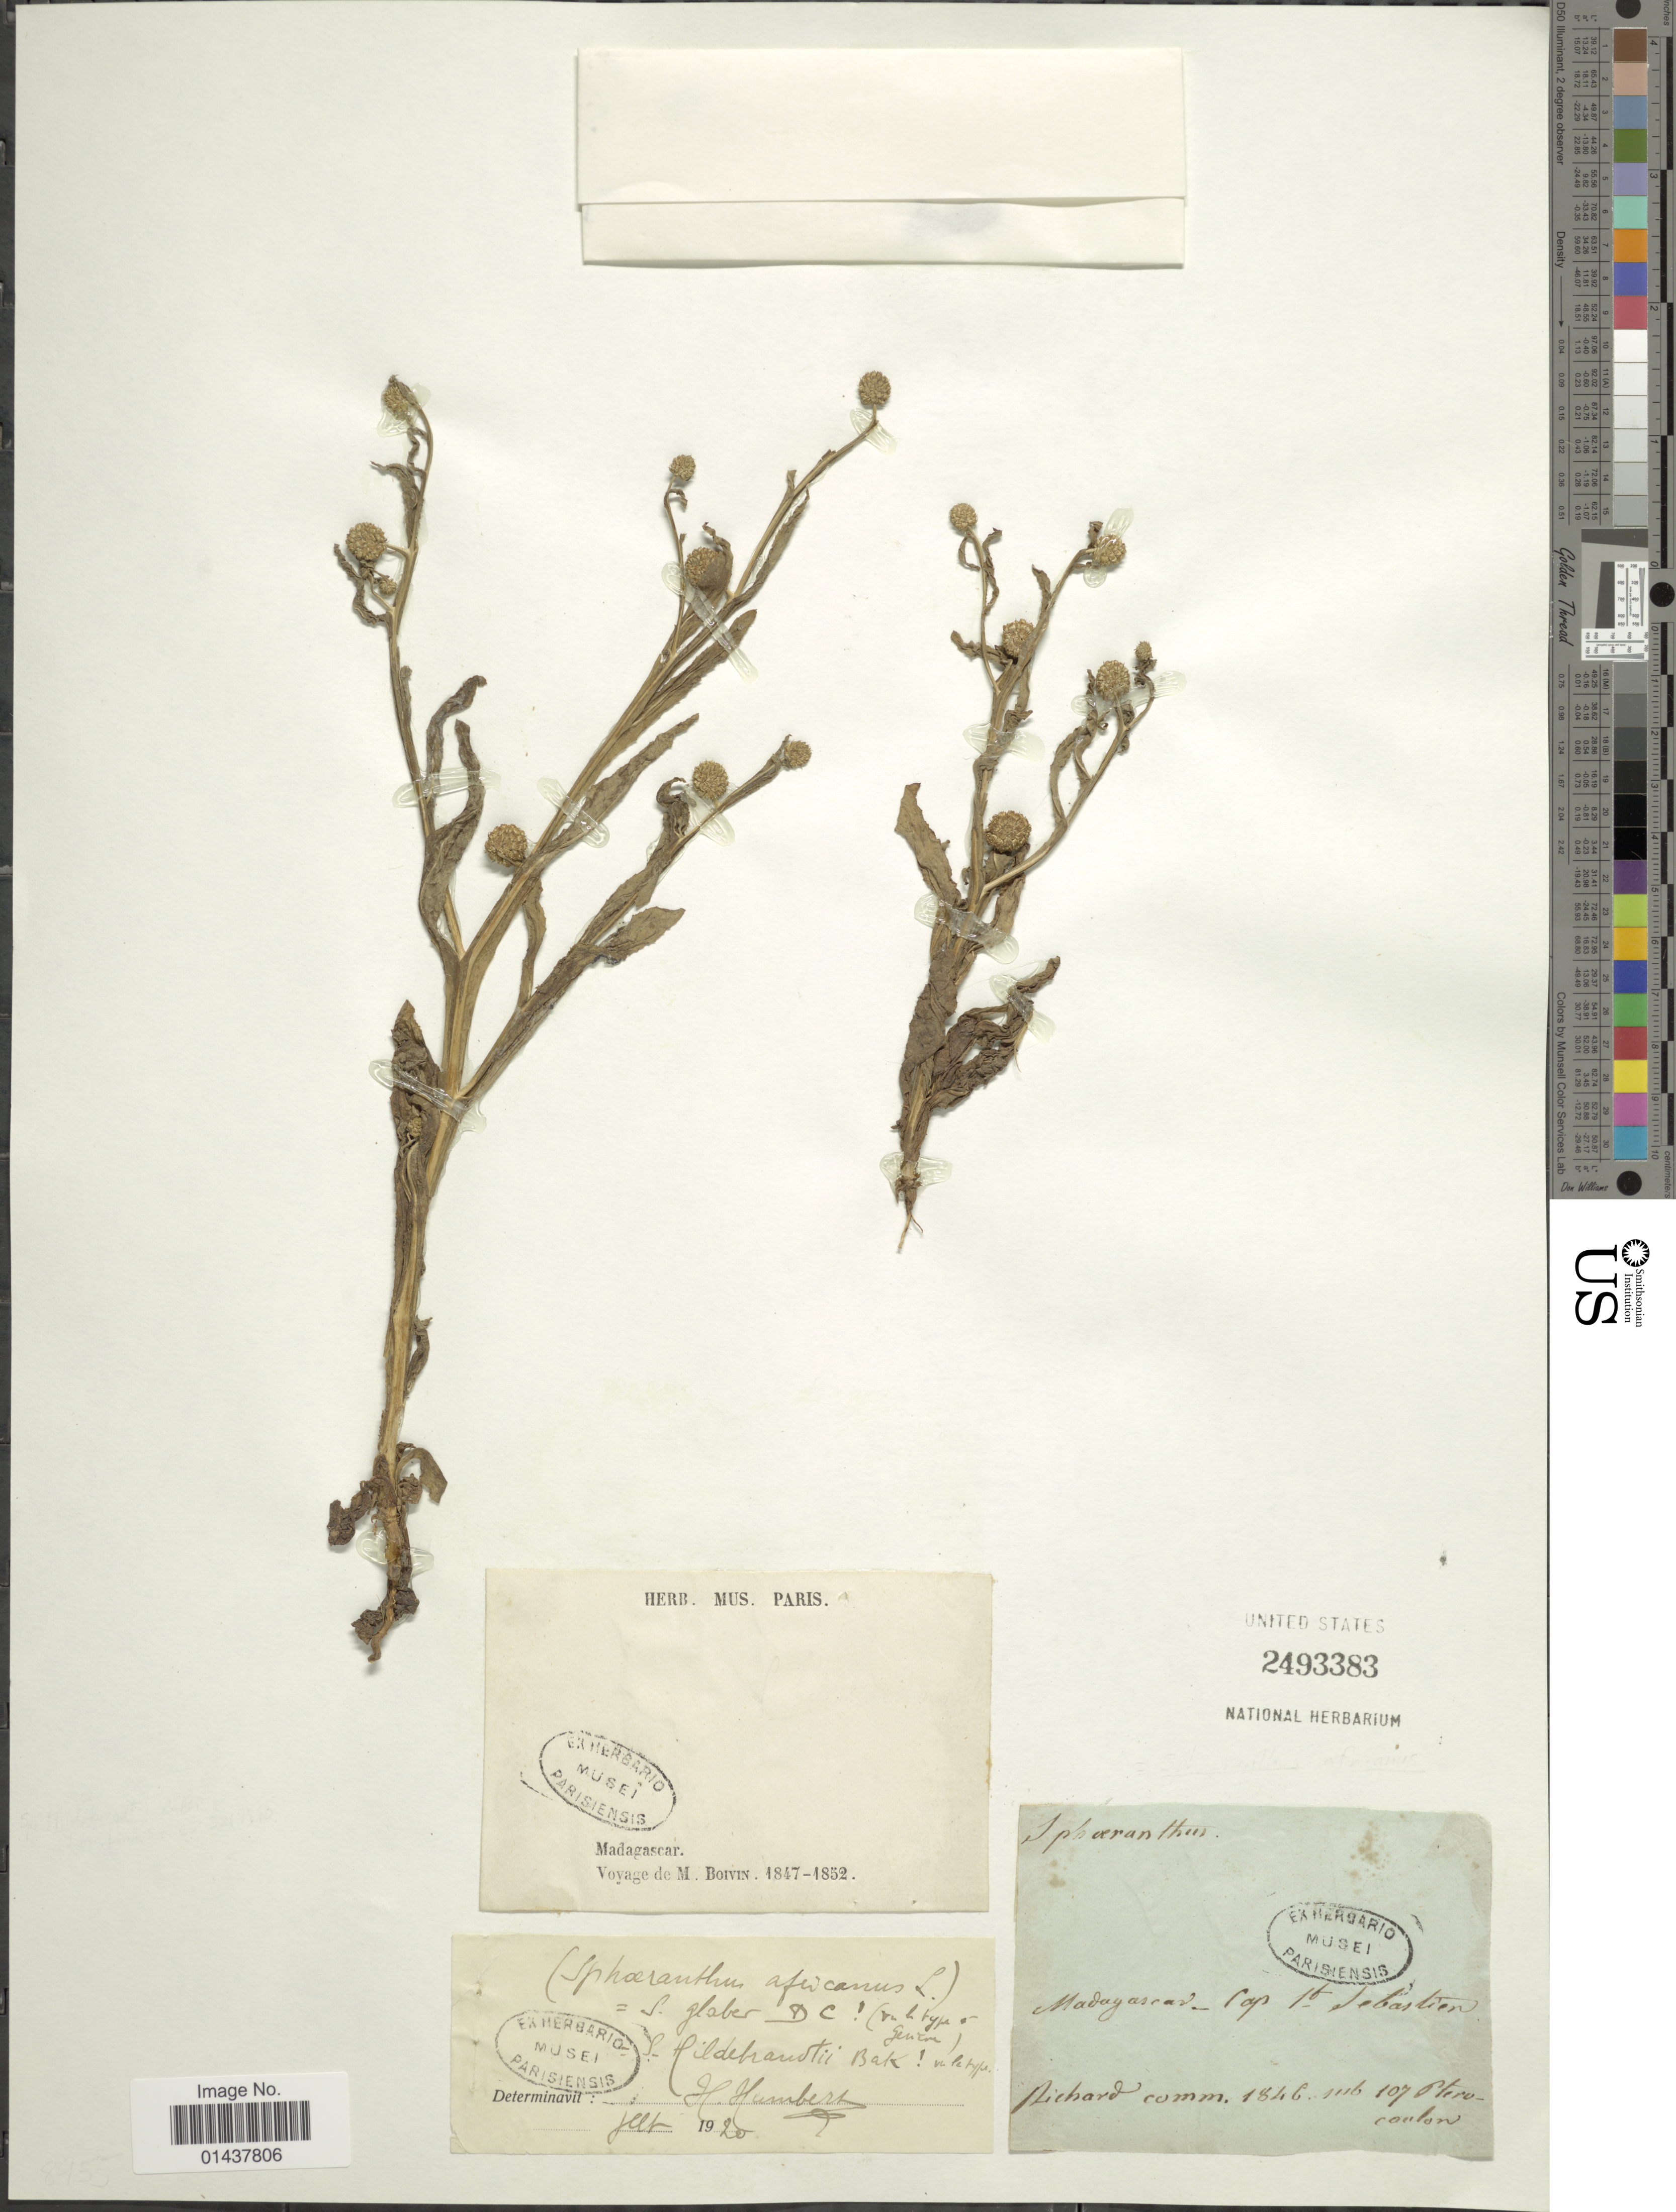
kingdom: Plantae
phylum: Tracheophyta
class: Magnoliopsida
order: Asterales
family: Asteraceae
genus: Sphaeranthus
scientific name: Sphaeranthus africanus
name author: L.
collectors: M. Boivin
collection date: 1847/1852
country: Madagascar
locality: Cap St Sebastien.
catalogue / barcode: US 2493383